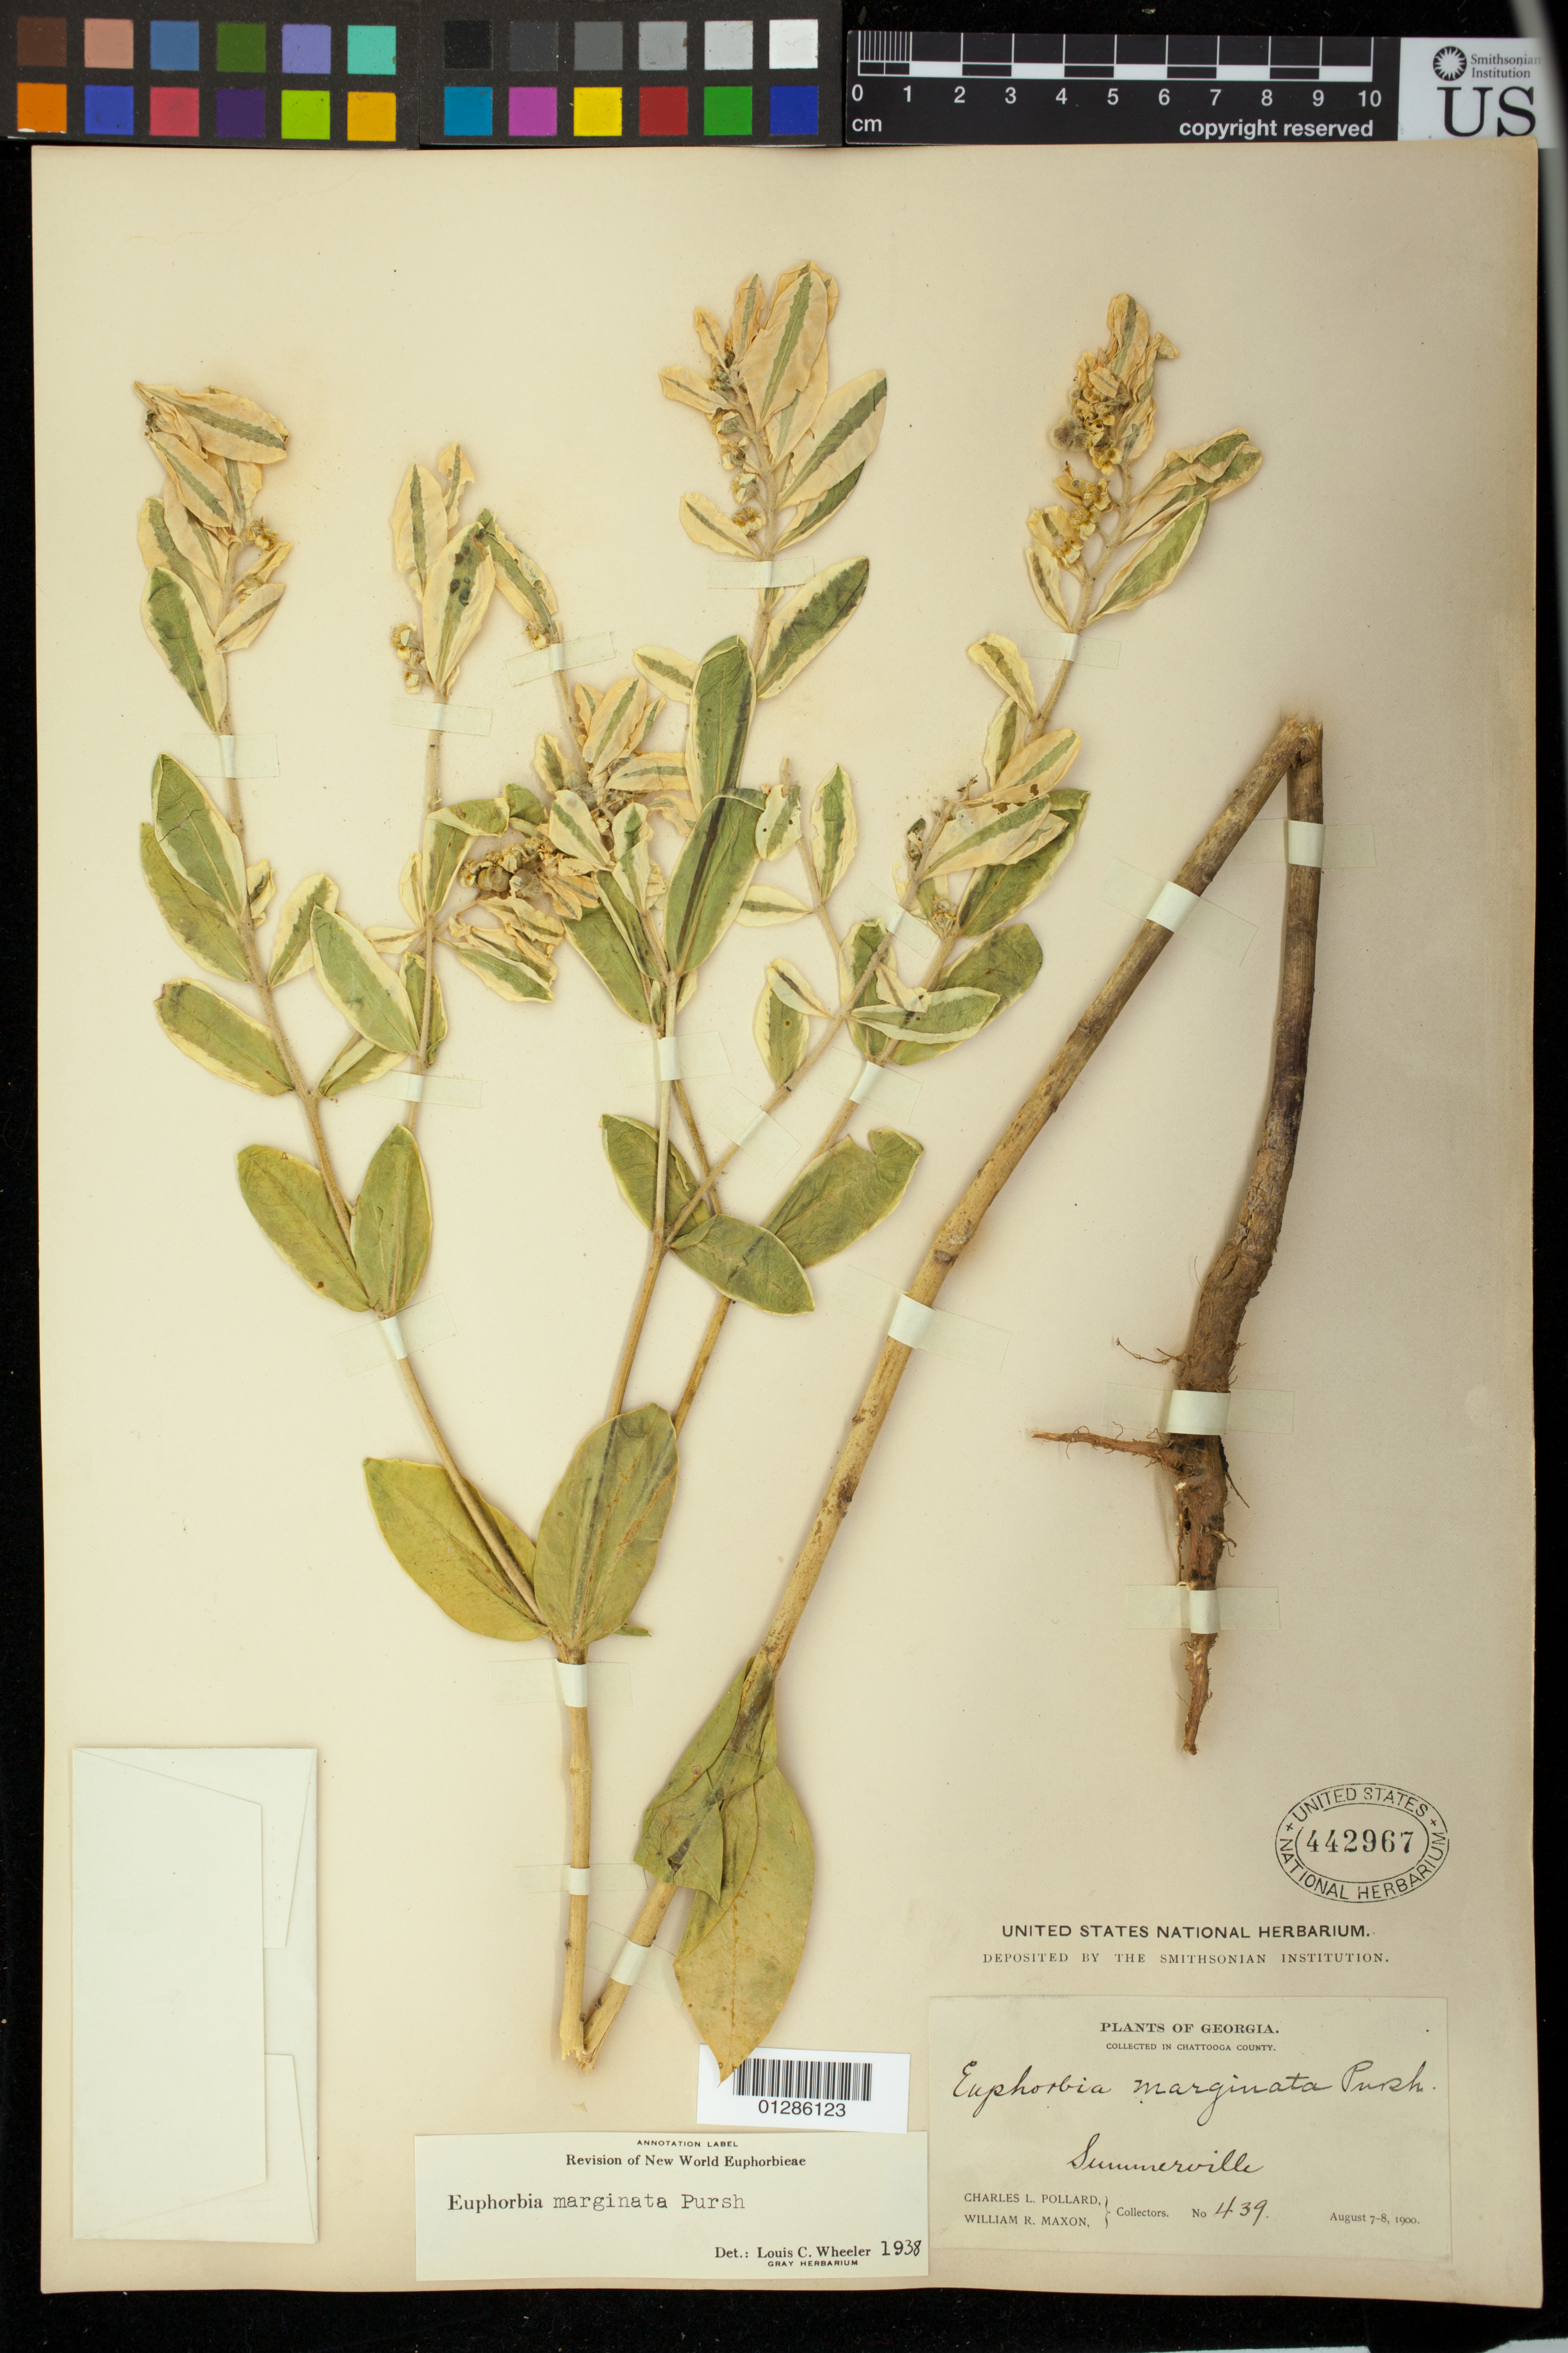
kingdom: Plantae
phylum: Tracheophyta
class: Magnoliopsida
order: Malpighiales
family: Euphorbiaceae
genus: Euphorbia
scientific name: Euphorbia marginata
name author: Pursh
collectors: C. L. Pollard & W. R. Maxon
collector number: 439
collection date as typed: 07 Aug 1900 to 08 Aug 1900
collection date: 1900-08-07/1900-08-08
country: United States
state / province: Georgia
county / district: Chattooga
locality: Summerville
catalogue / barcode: US 442967